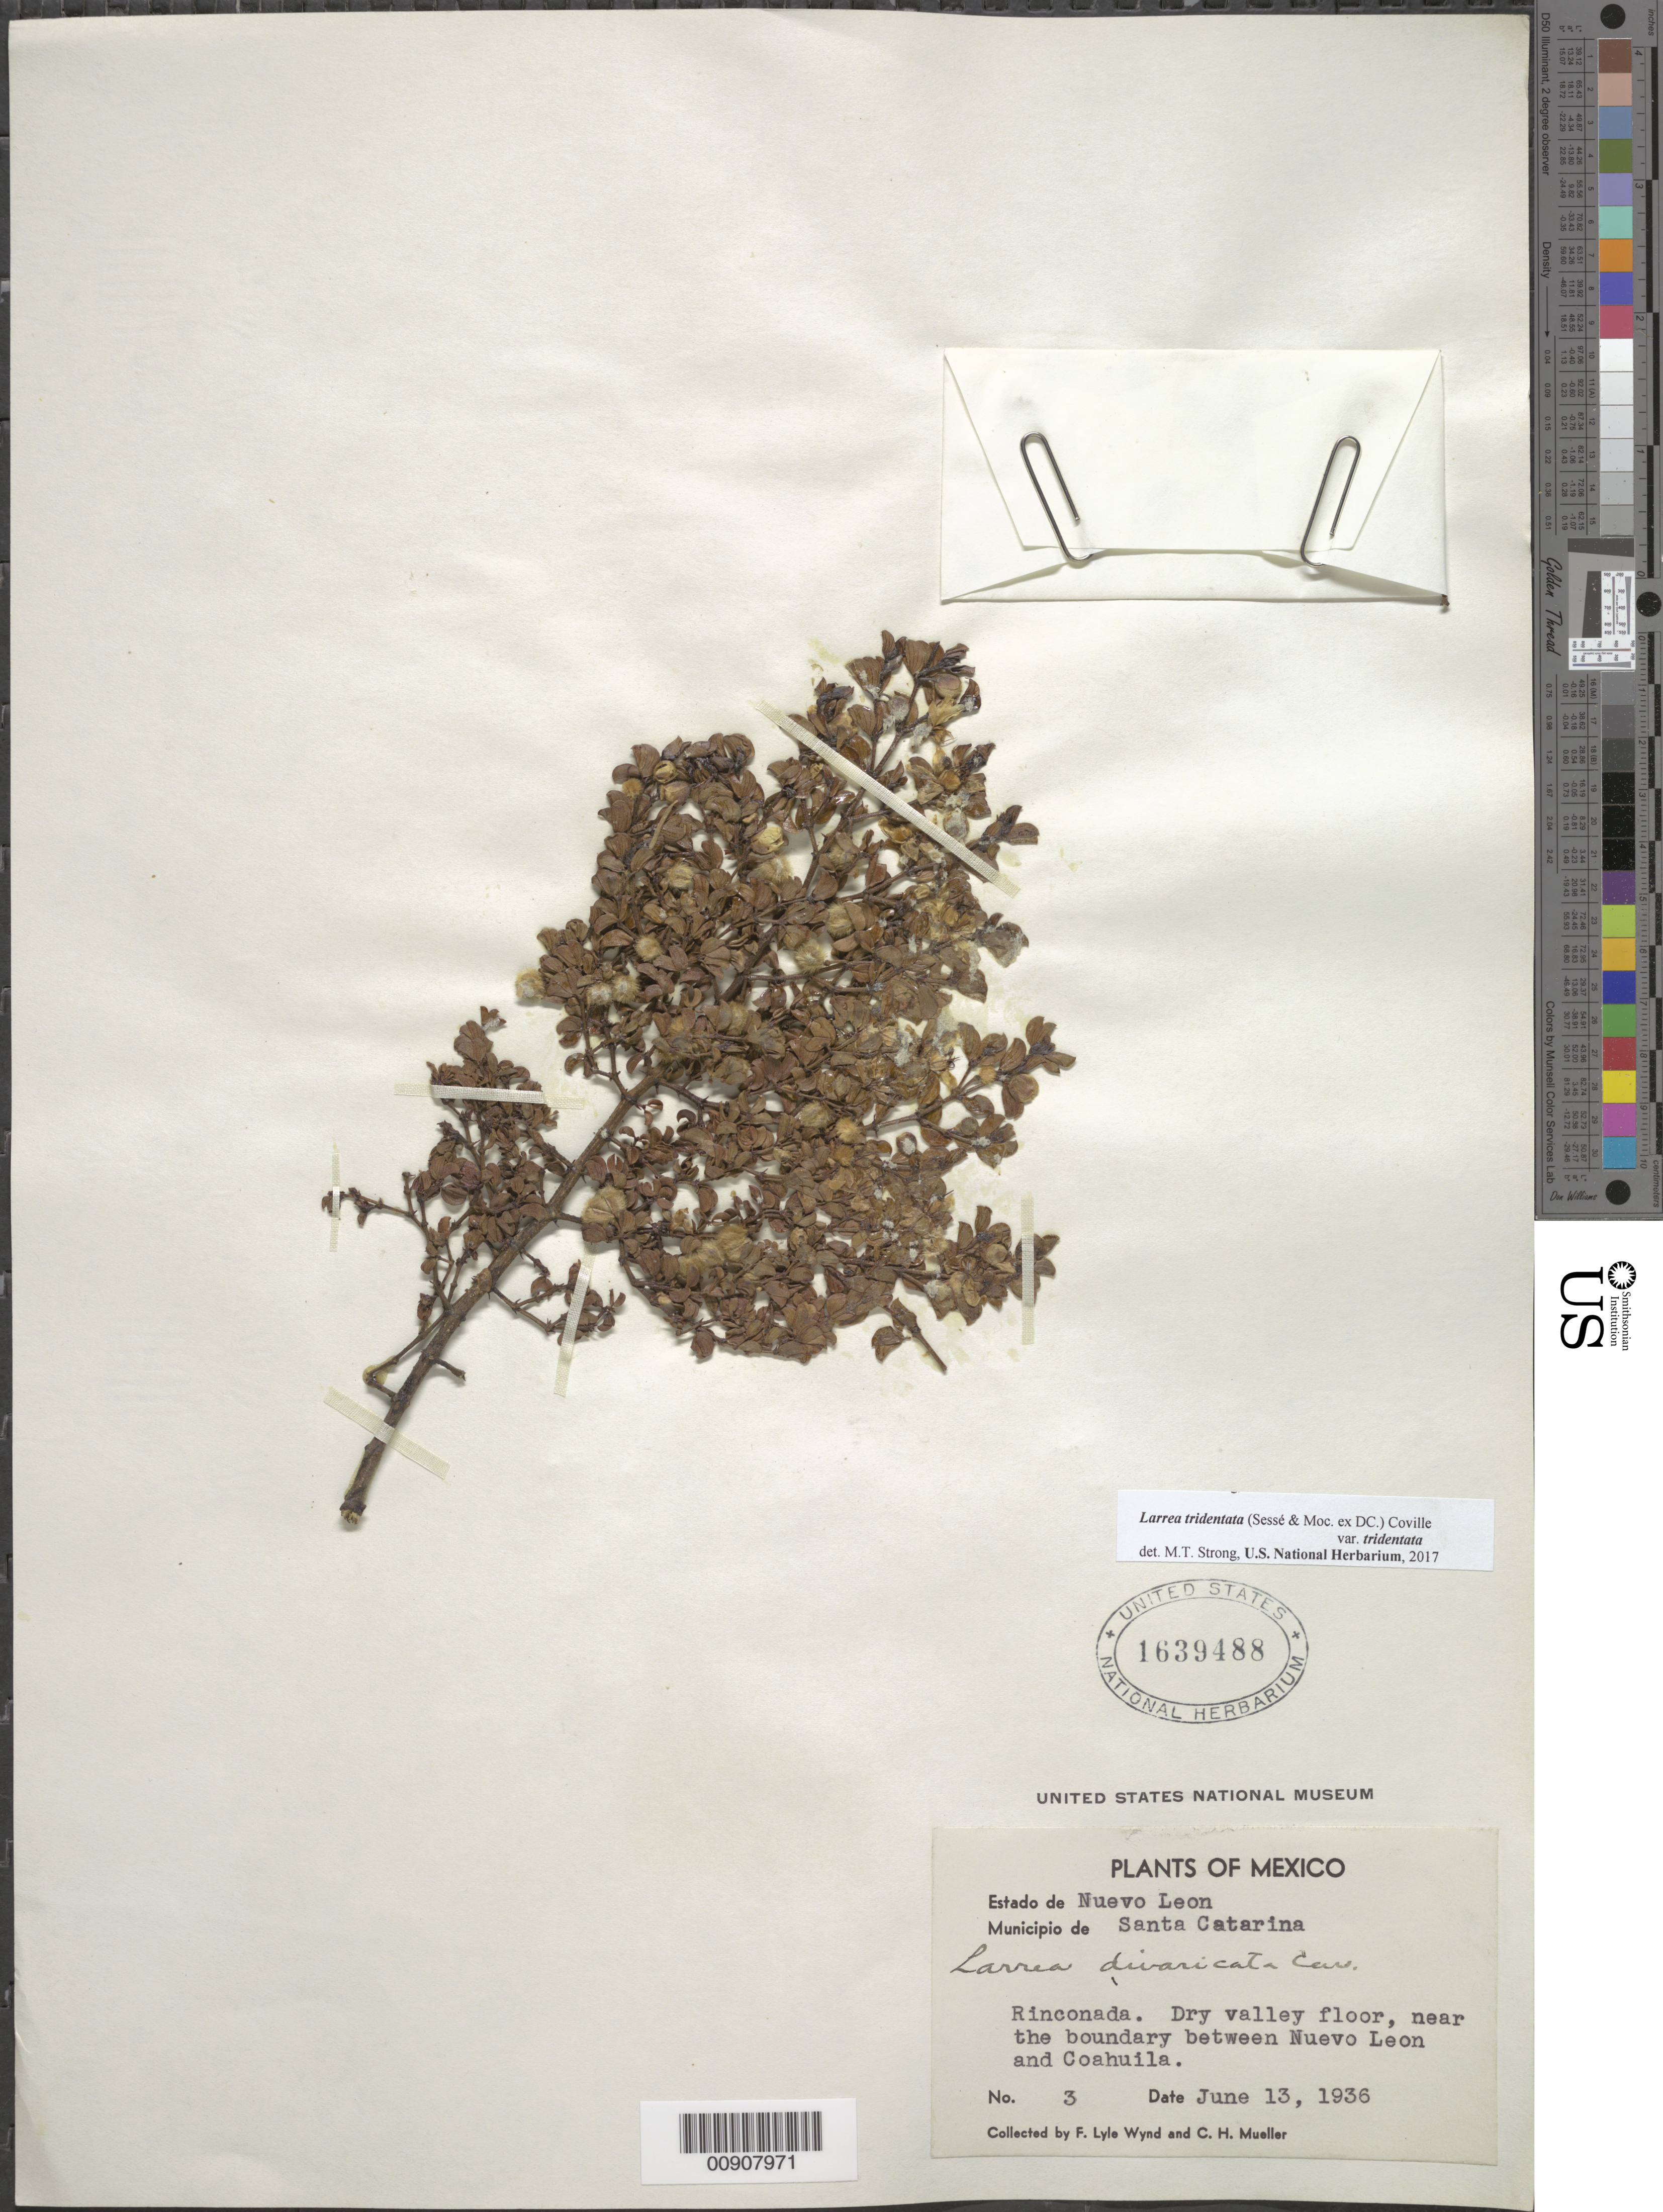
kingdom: Plantae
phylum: Tracheophyta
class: Magnoliopsida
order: Zygophyllales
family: Zygophyllaceae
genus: Larrea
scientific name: Larrea tridentata var. tridentata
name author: (Sessé & Moc. ex DC.) Coville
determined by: Strong, M. T., (US), Smithsonian Institution - National Museum of Natural History (UNITED STATES)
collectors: F. L. Wynd & C. H. Mueller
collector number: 3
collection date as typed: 13 Jun 1936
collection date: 1936-06-13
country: Mexico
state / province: Nuevo León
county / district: Santa Catarina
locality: Rinconada, Municipio de Santa Catarina, Estado de Nuevo León. Near de boundary between Nuevo León and Coahuila.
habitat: Dry valley floor.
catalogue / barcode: US 1639488